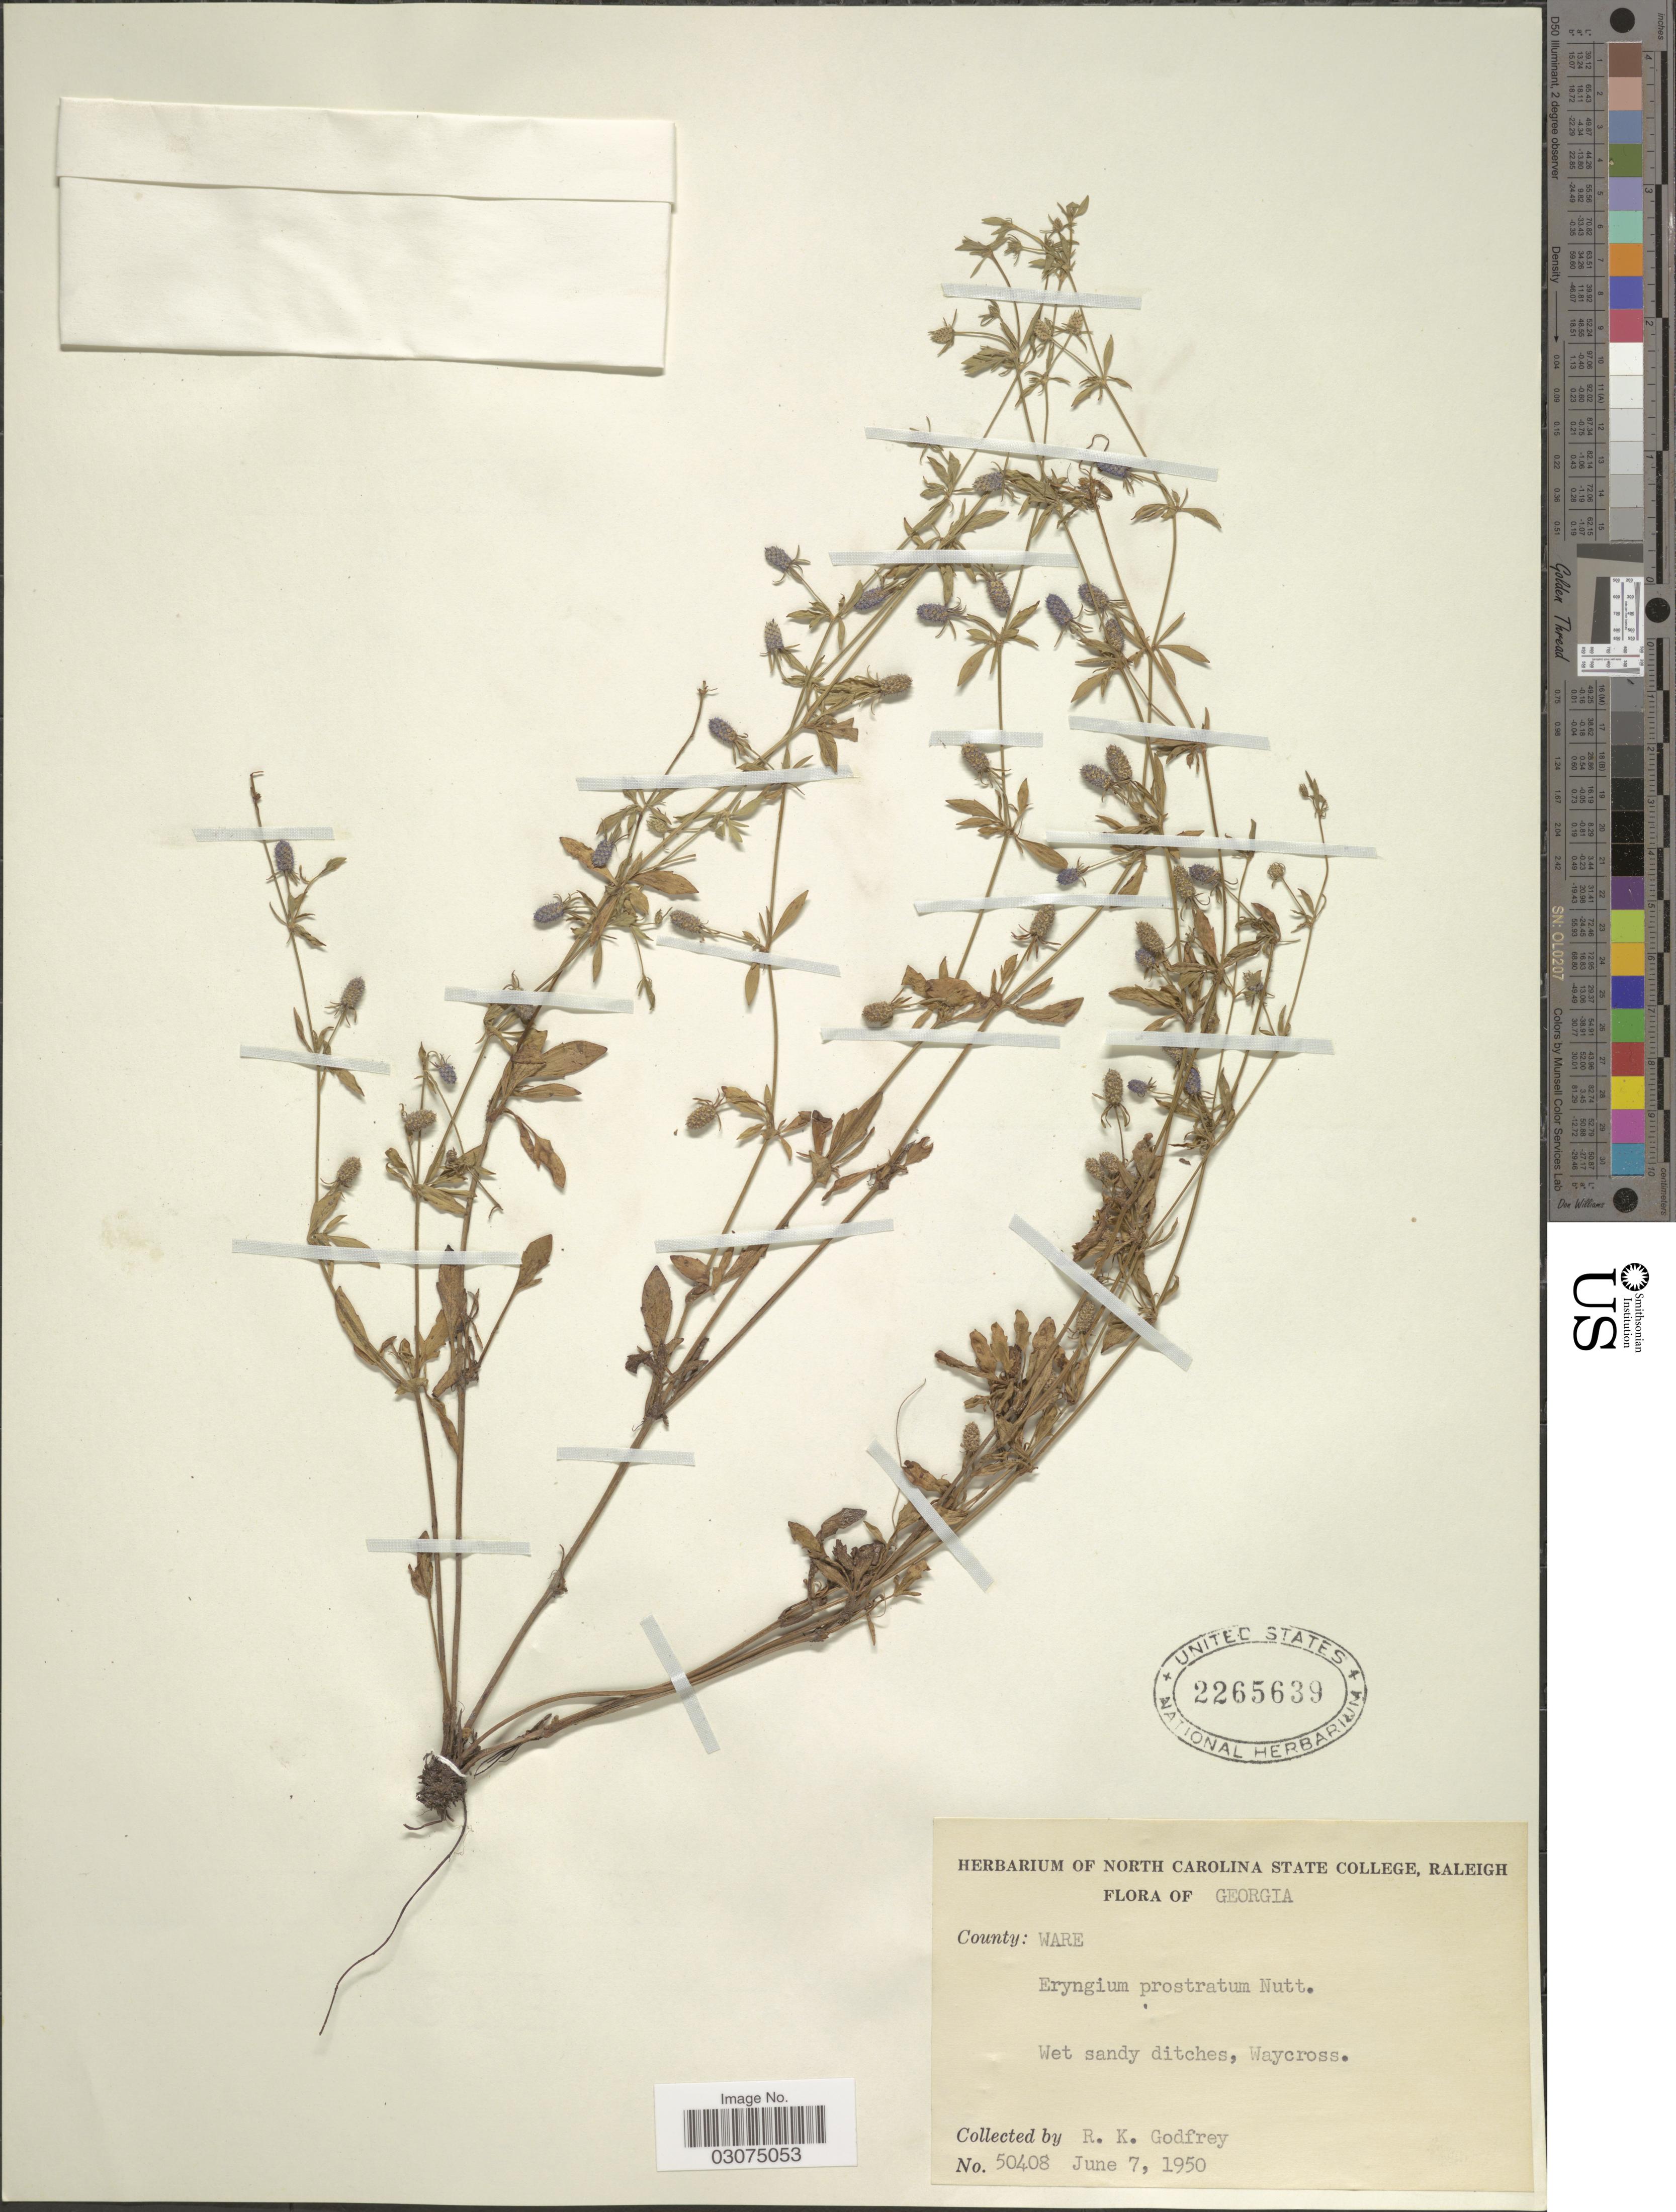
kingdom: Plantae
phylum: Tracheophyta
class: Magnoliopsida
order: Apiales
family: Apiaceae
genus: Eryngium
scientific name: Eryngium prostratum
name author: Nutt. ex DC.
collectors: R. K. Godfrey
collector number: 50408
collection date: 1950-06-07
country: United States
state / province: Georgia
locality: County: Ware. Waycross.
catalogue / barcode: US 2265639